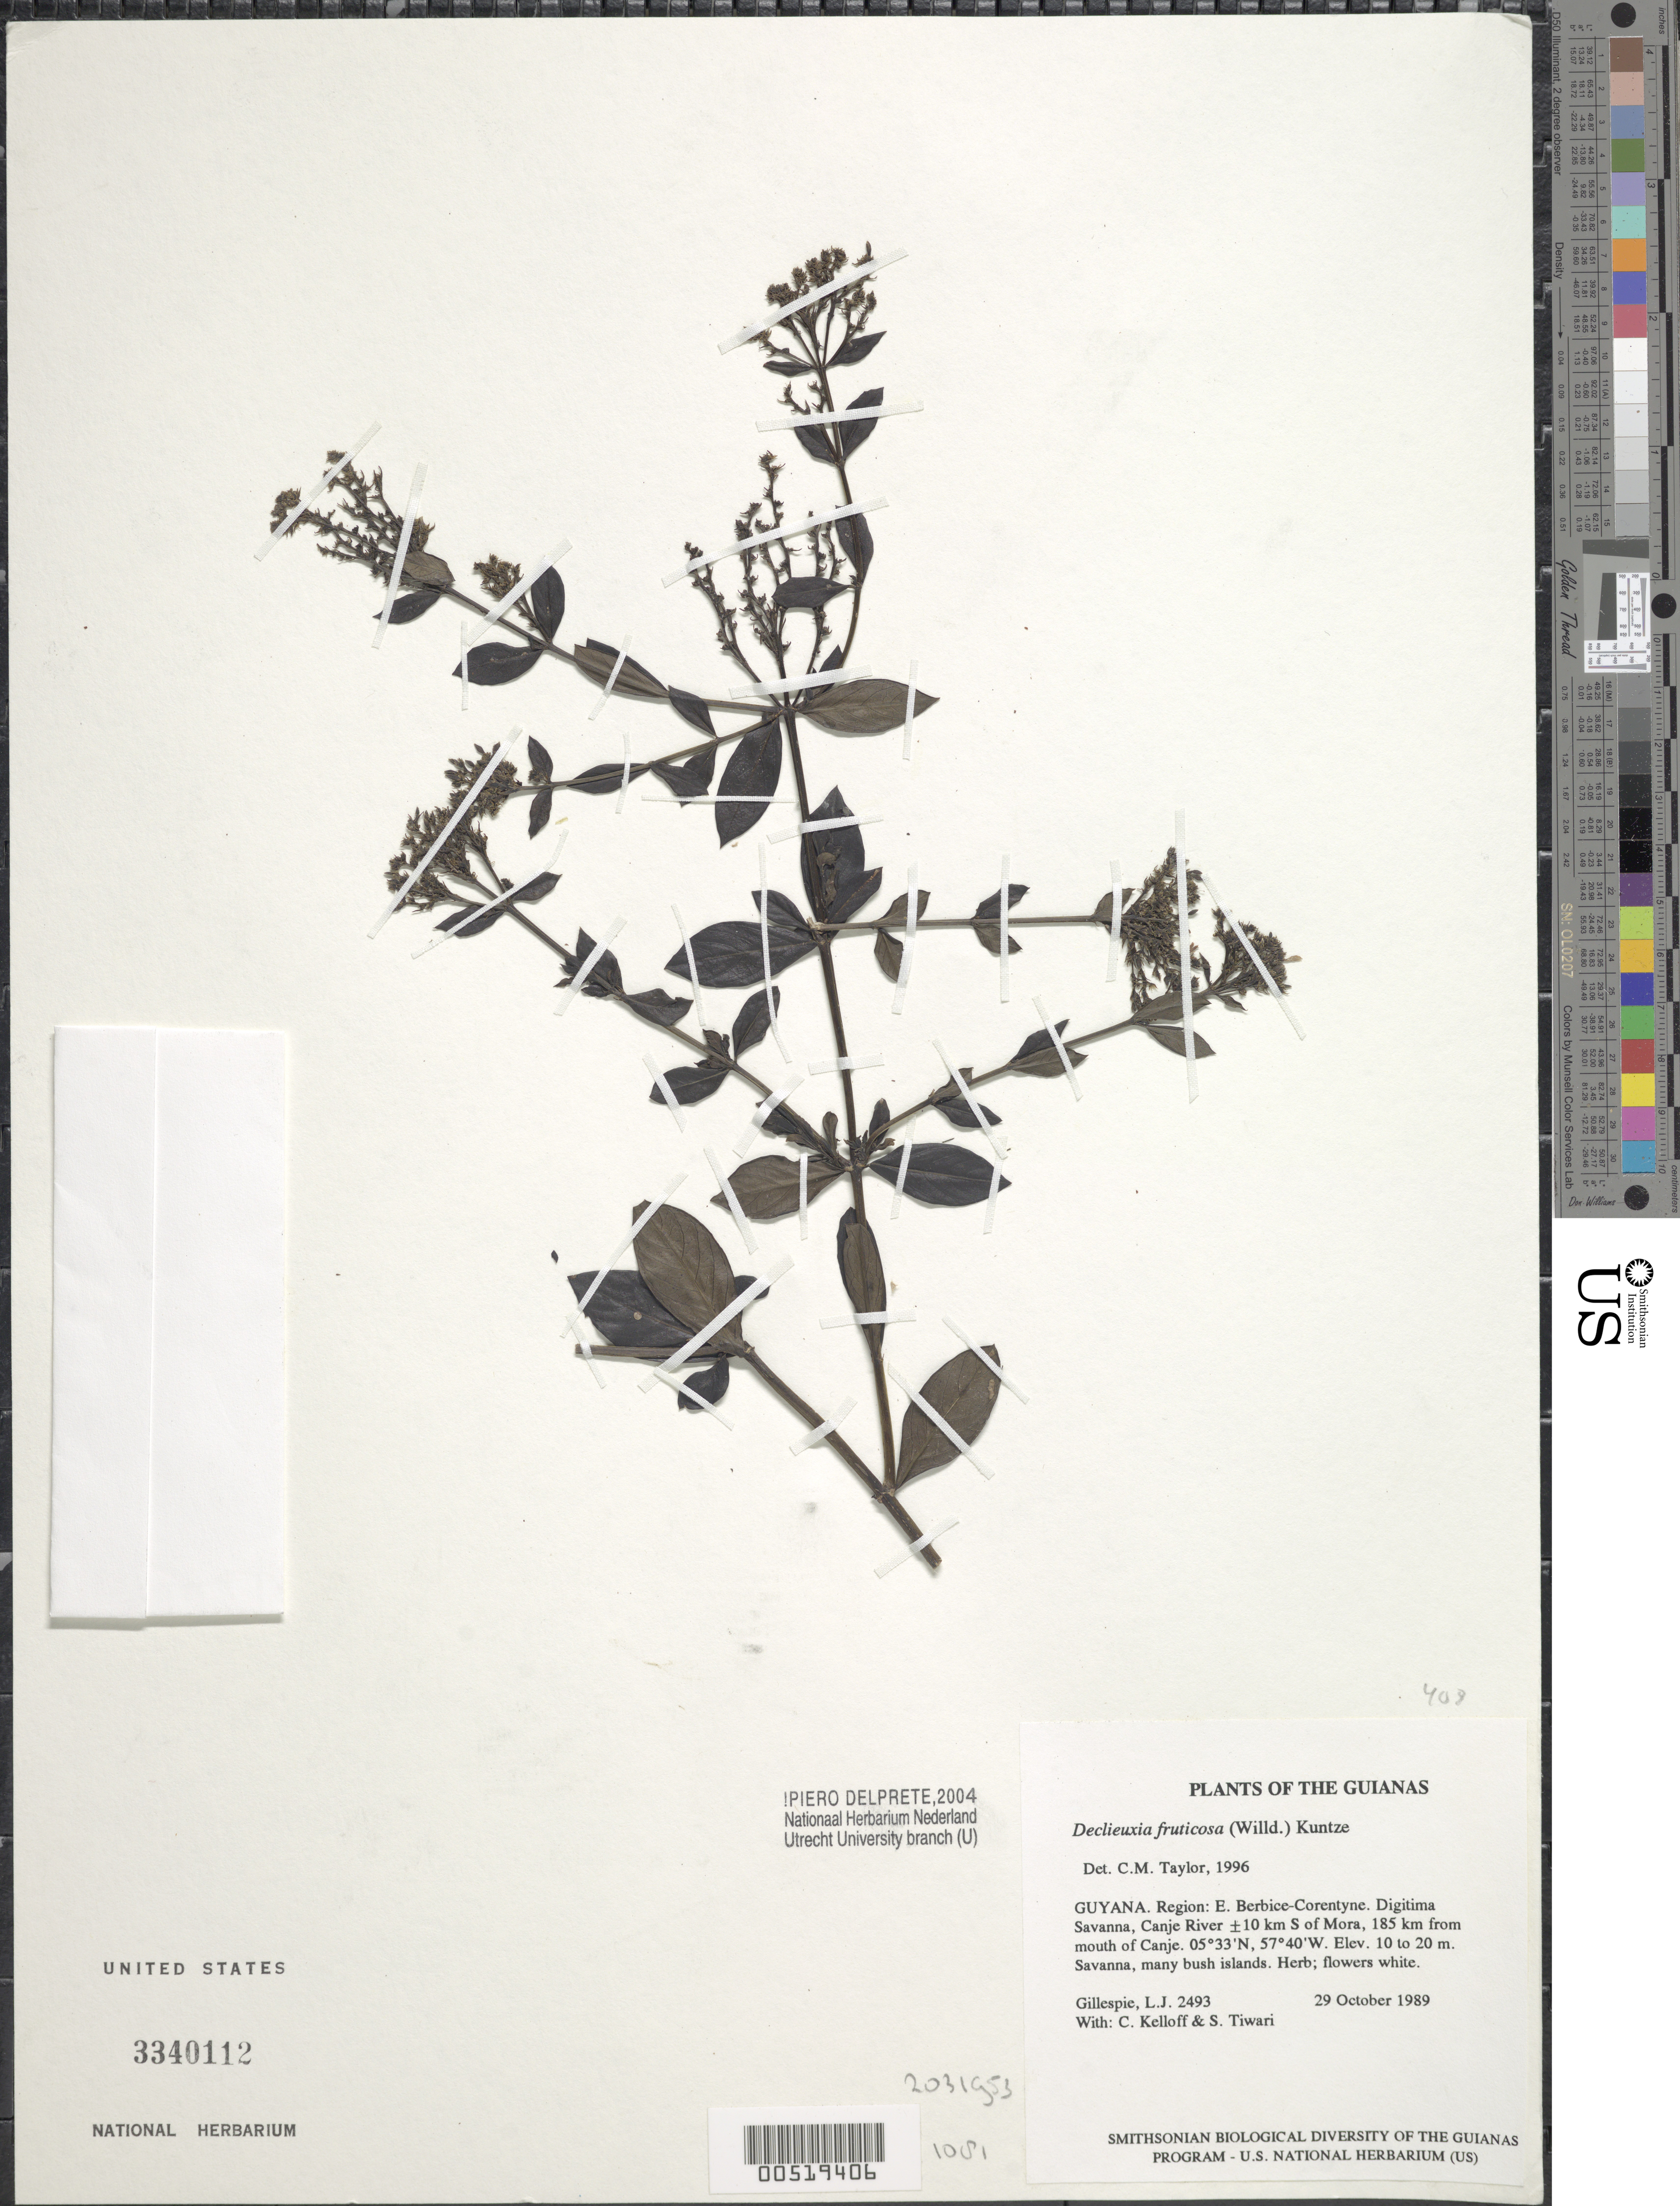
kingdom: Plantae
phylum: Tracheophyta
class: Magnoliopsida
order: Gentianales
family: Rubiaceae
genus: Declieuxia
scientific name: Declieuxia fruticosa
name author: (Willd. ex Roem. & Schult.) Kuntze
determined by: Taylor, Charlotte M.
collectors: L. J. Gillespie, C. L. Kelloff & S. Tiwari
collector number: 2493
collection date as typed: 29 October 1989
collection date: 1989-10-29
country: Guyana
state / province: E. Berbice-Corentyne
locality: Digitima Savanna, Canje River ±20 km S of Mora, 185 km from mouth of Canje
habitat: Savanna, many bush islands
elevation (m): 10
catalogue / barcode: US 3340112